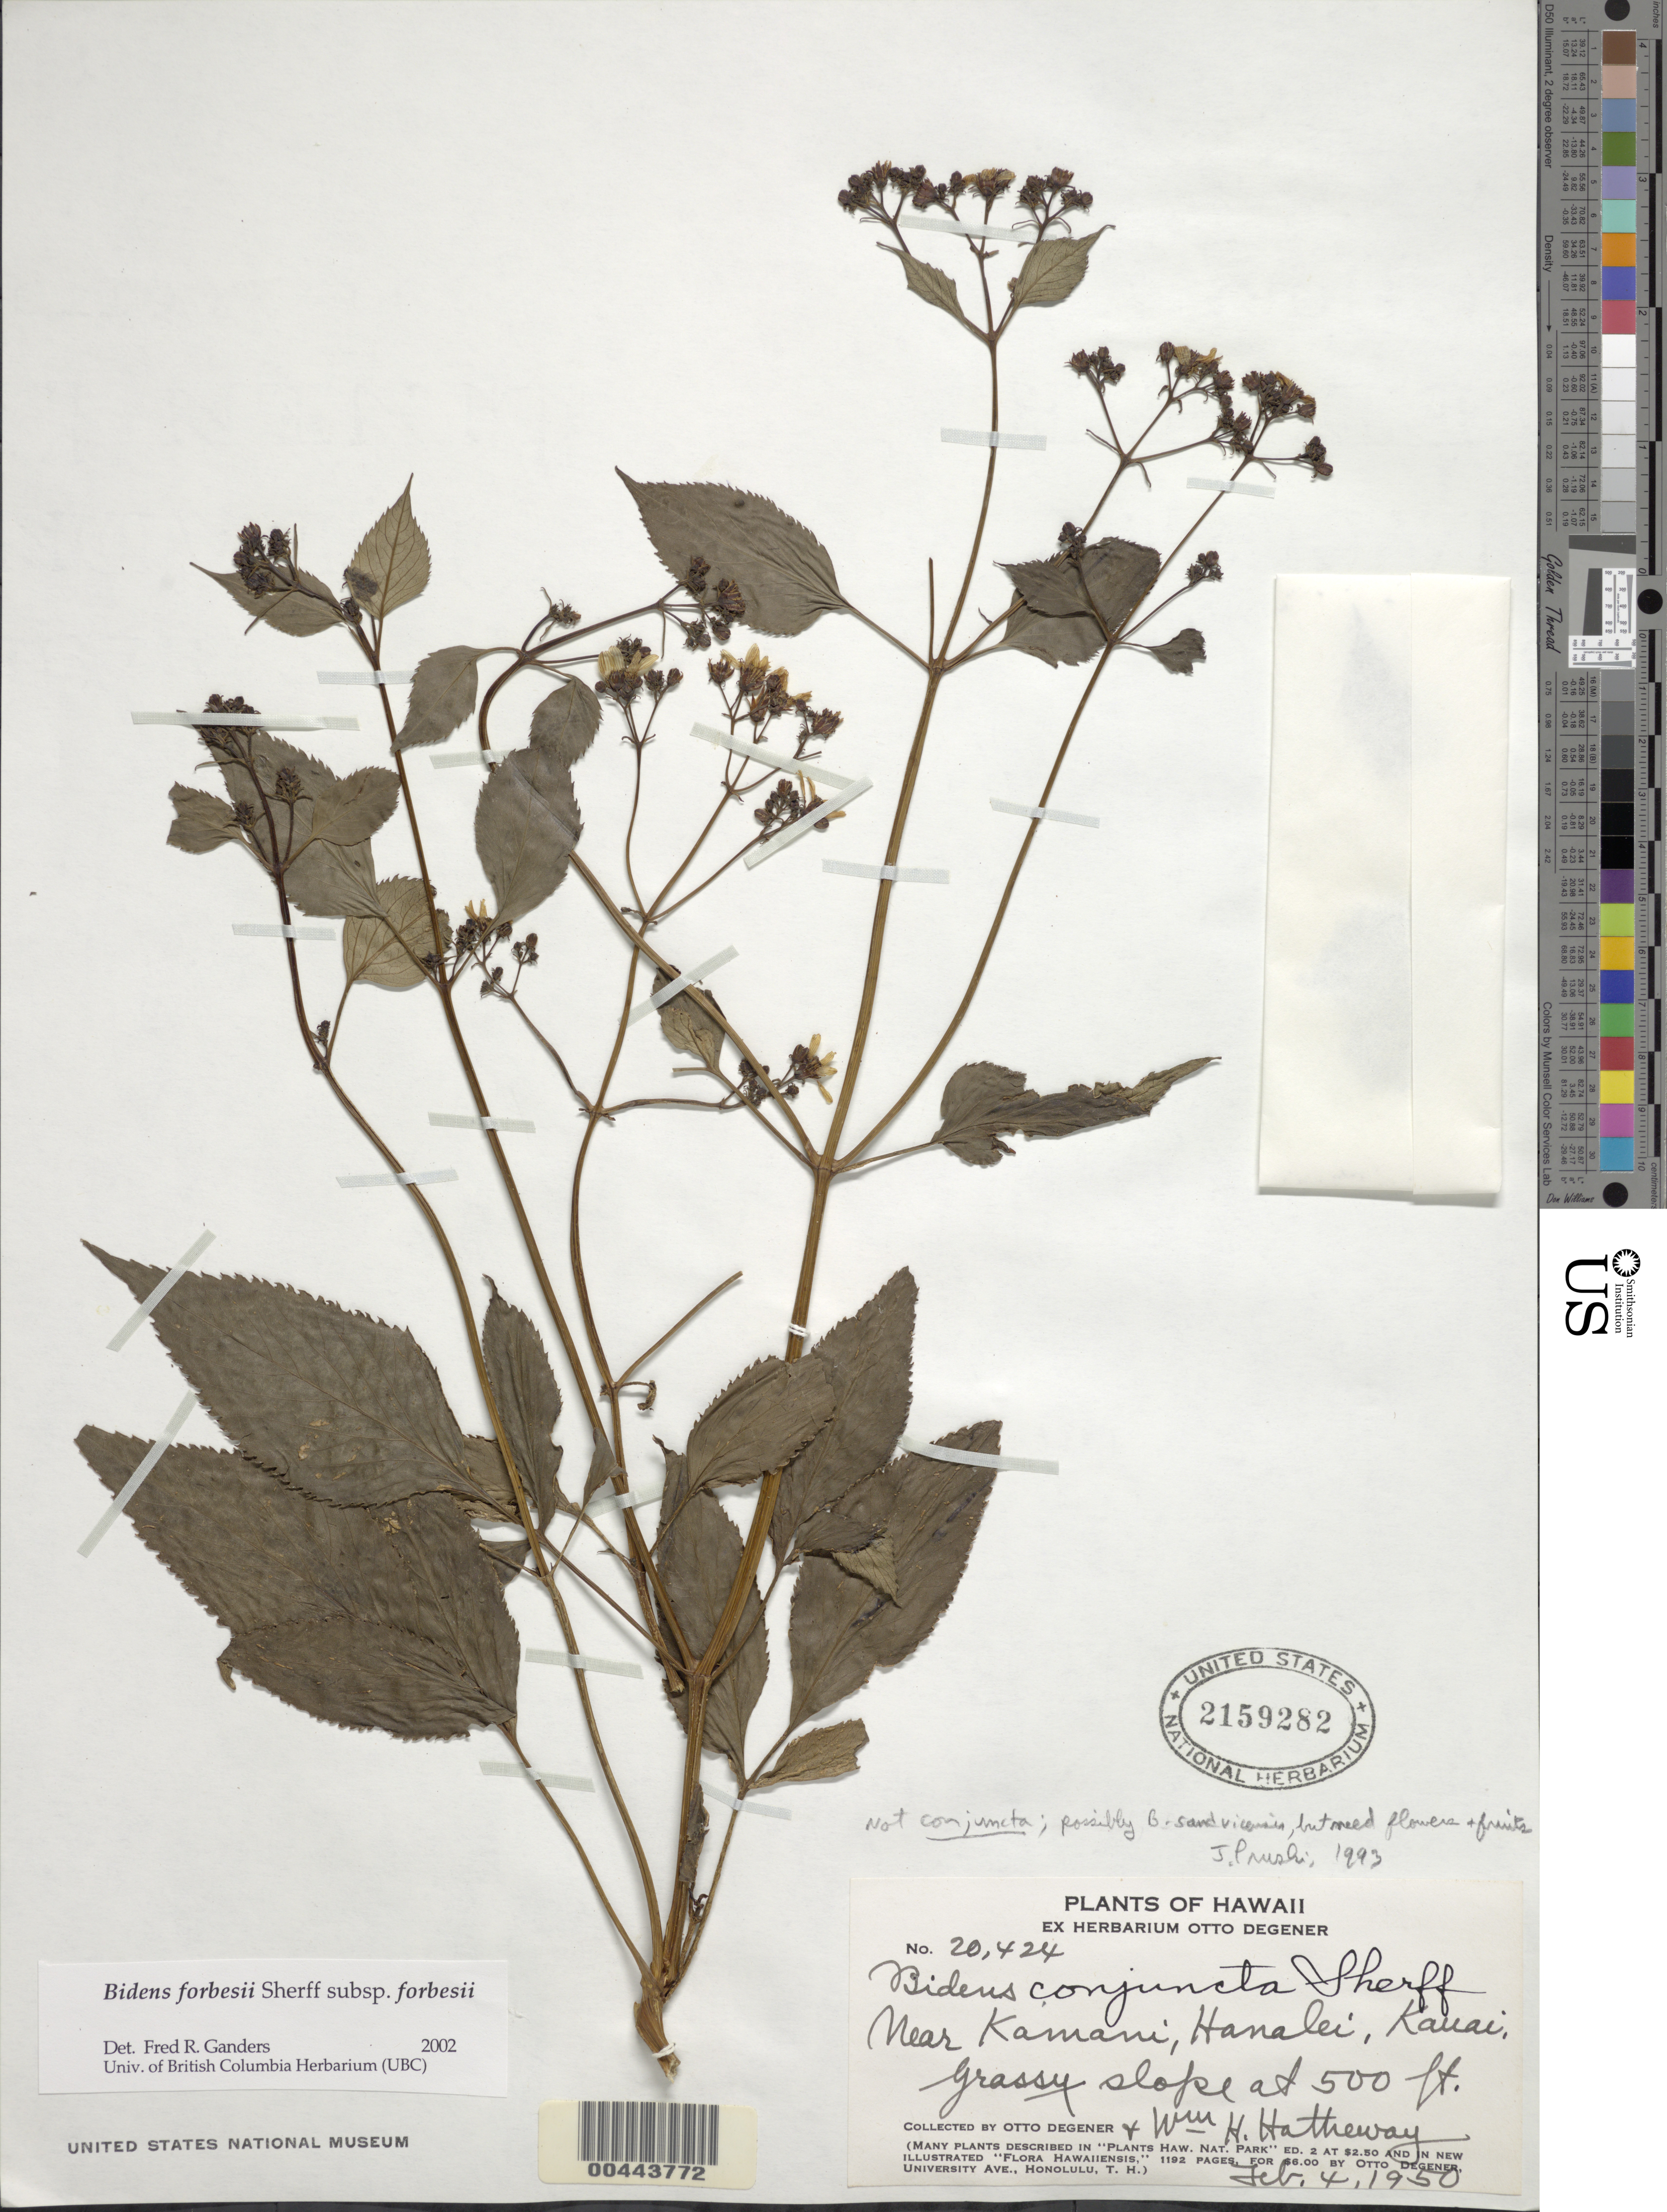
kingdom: Plantae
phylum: Tracheophyta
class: Magnoliopsida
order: Asterales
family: Asteraceae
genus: Bidens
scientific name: Bidens forbesii subsp. forbesii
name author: Sherff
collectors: O. Degener & W. H. Hatheway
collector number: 20424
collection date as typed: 4 Feb 1950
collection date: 1950-02-04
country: United States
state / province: Hawaii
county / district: Kauai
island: Kaua'i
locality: Near Kamani, Hanalei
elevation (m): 152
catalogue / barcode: US 2159282